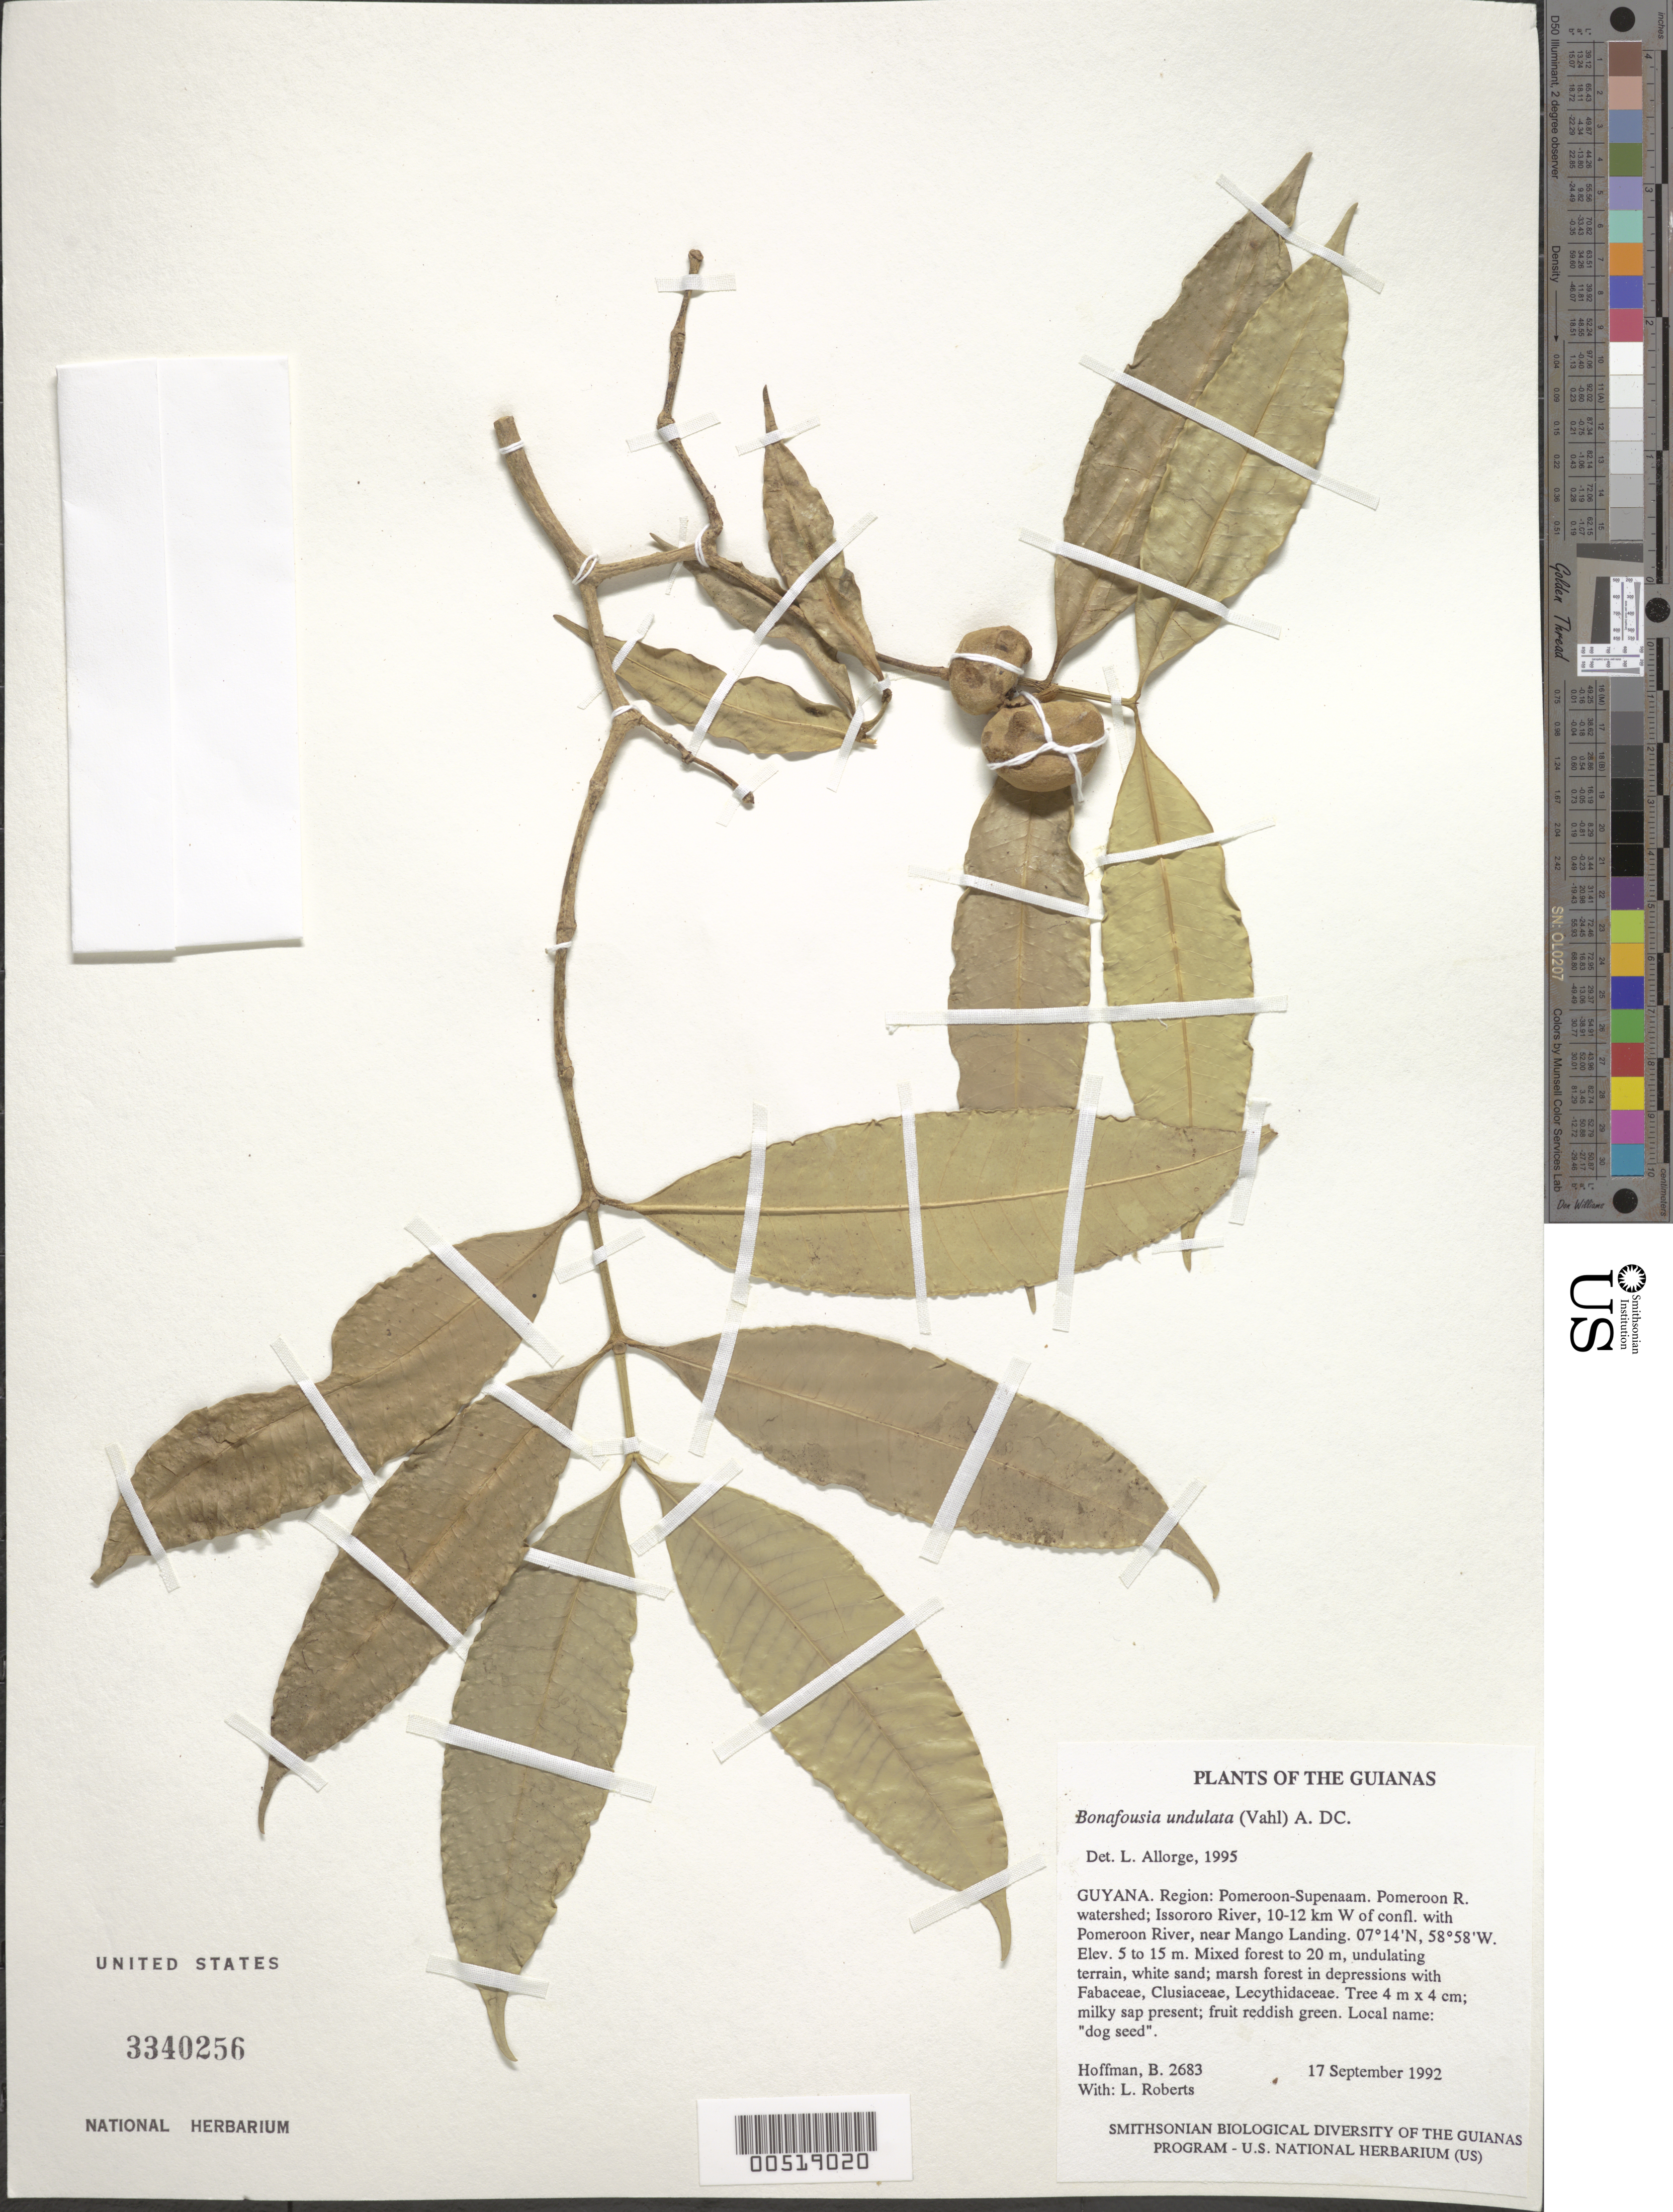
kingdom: Plantae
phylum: Tracheophyta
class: Magnoliopsida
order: Gentianales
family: Apocynaceae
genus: Tabernaemontana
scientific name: Tabernaemontana undulata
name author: Vahl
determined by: Allorge, L.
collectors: B. Hoffman & L. Roberts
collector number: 2683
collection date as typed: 17 September 1992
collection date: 1992-09-17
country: Guyana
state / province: Pomeroon-Supenaam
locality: Pomeroon River watershed; Issororo River, 10-12 km W of confluence with Pomeroon River, near Mango Landing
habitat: Mixed forest to 20 m, undulating terrain, white sand; marsh forest in depressions with Fabaceae, Clusiaceae, Lecythidaceae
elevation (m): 5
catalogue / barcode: US 3340256